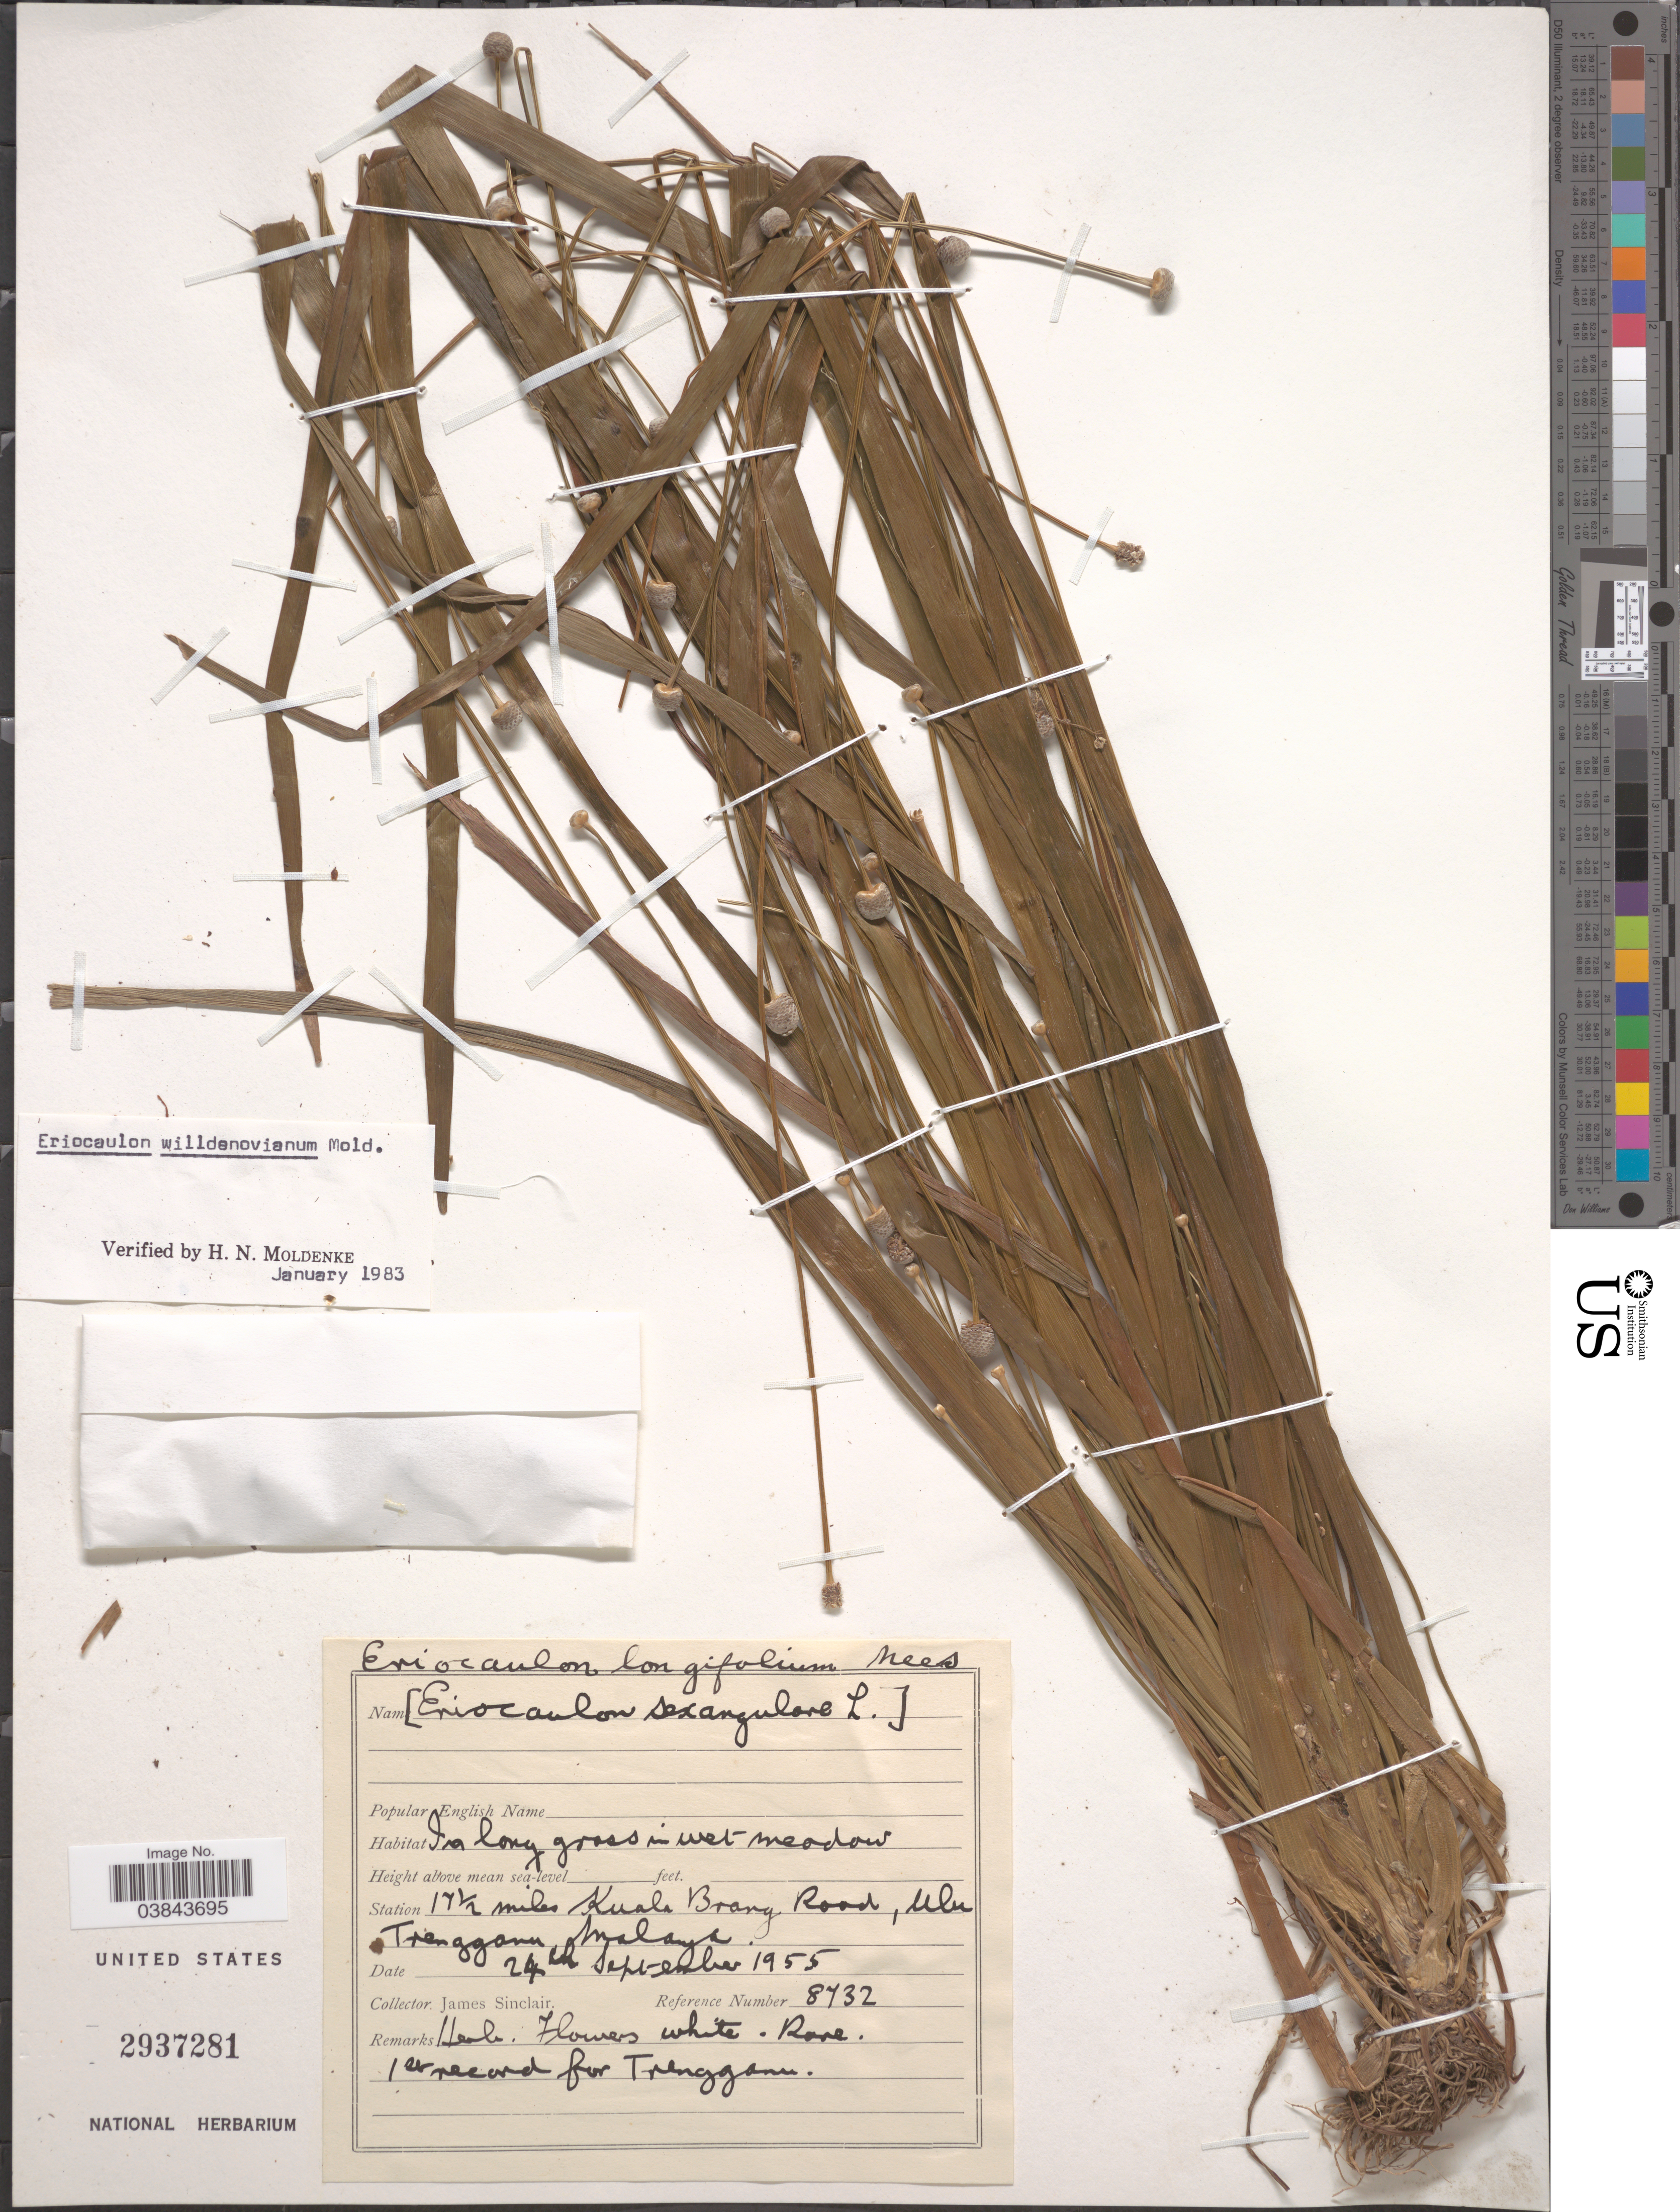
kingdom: Plantae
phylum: Tracheophyta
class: Liliopsida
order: Poales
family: Eriocaulaceae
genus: Eriocaulon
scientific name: Eriocaulon willdenovianum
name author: Moldenke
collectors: J. Sinclair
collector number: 8732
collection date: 1955-09-24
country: Malaysia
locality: Station 17½ miles Kuala Brang Road, Ulu Trengganu, Malaya.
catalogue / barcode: US 2937281